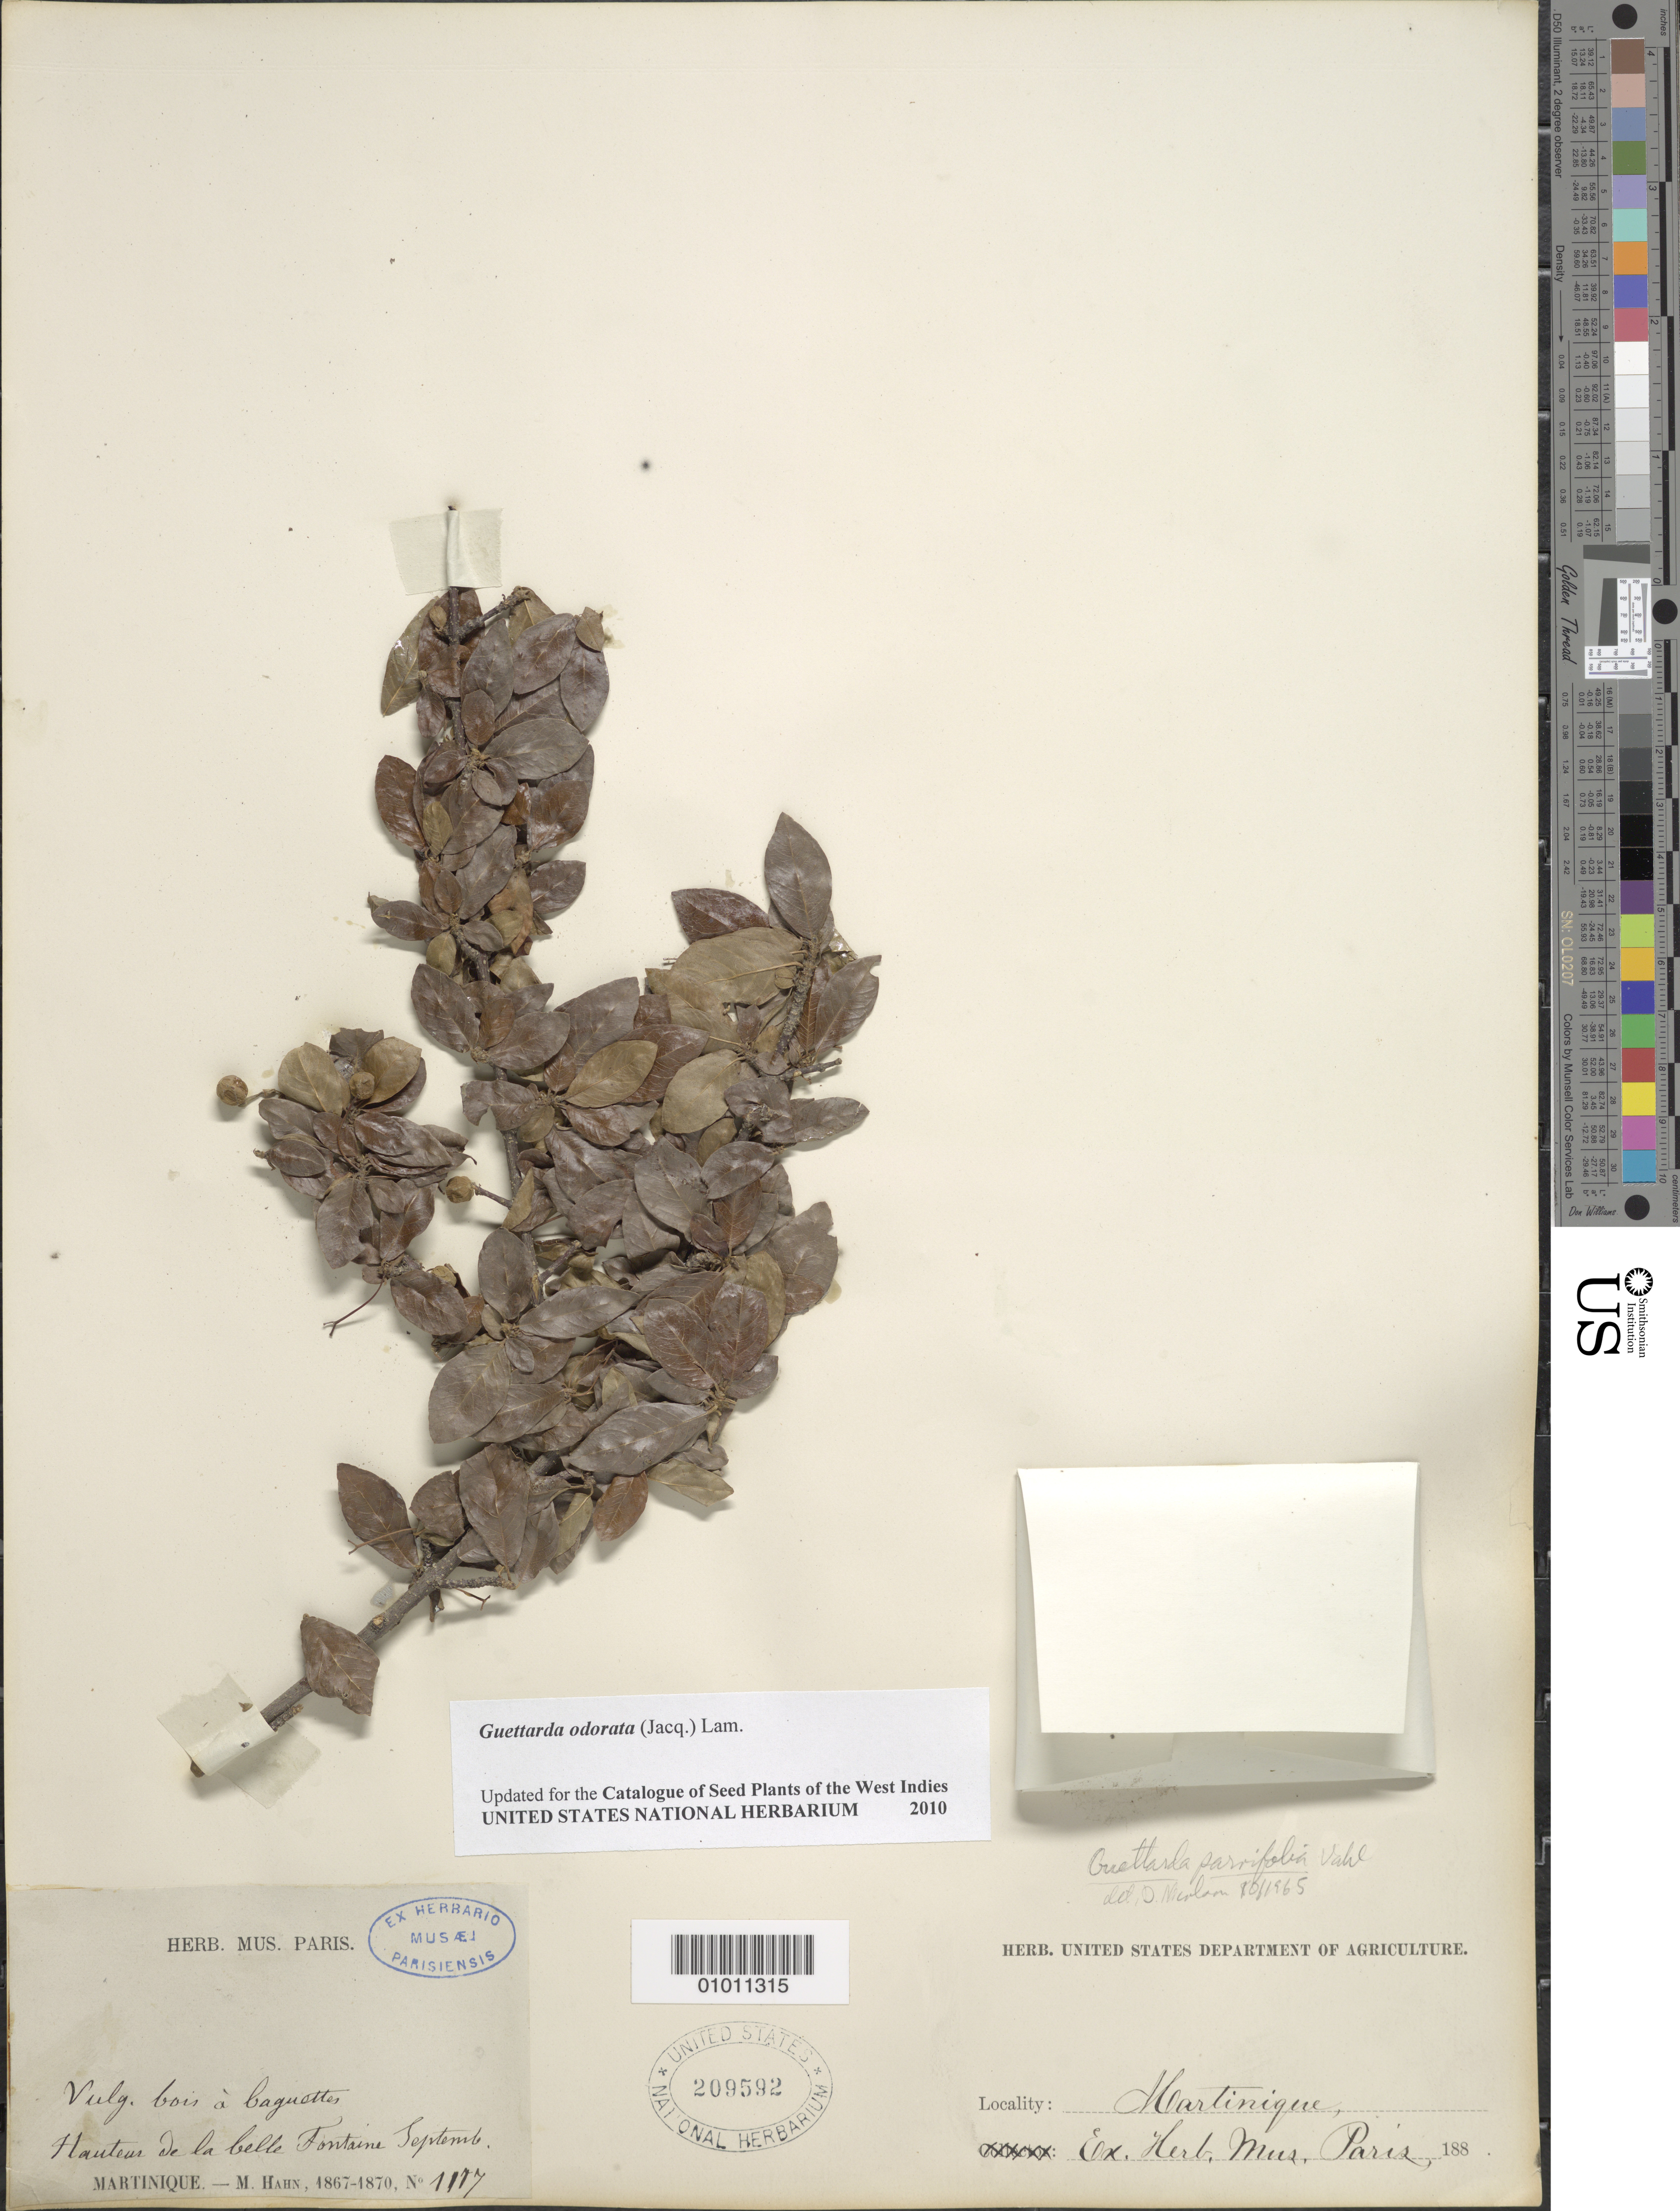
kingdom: Plantae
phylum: Tracheophyta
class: Magnoliopsida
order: Gentianales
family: Rubiaceae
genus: Guettarda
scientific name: Guettarda odorata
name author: (Jacq.) Lam.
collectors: M. Hahn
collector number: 1177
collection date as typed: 1867 to -- --- 1870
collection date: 1867/1870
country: Martinique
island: Martinique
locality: Caguettes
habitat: Vulg. bois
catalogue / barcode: US 209592